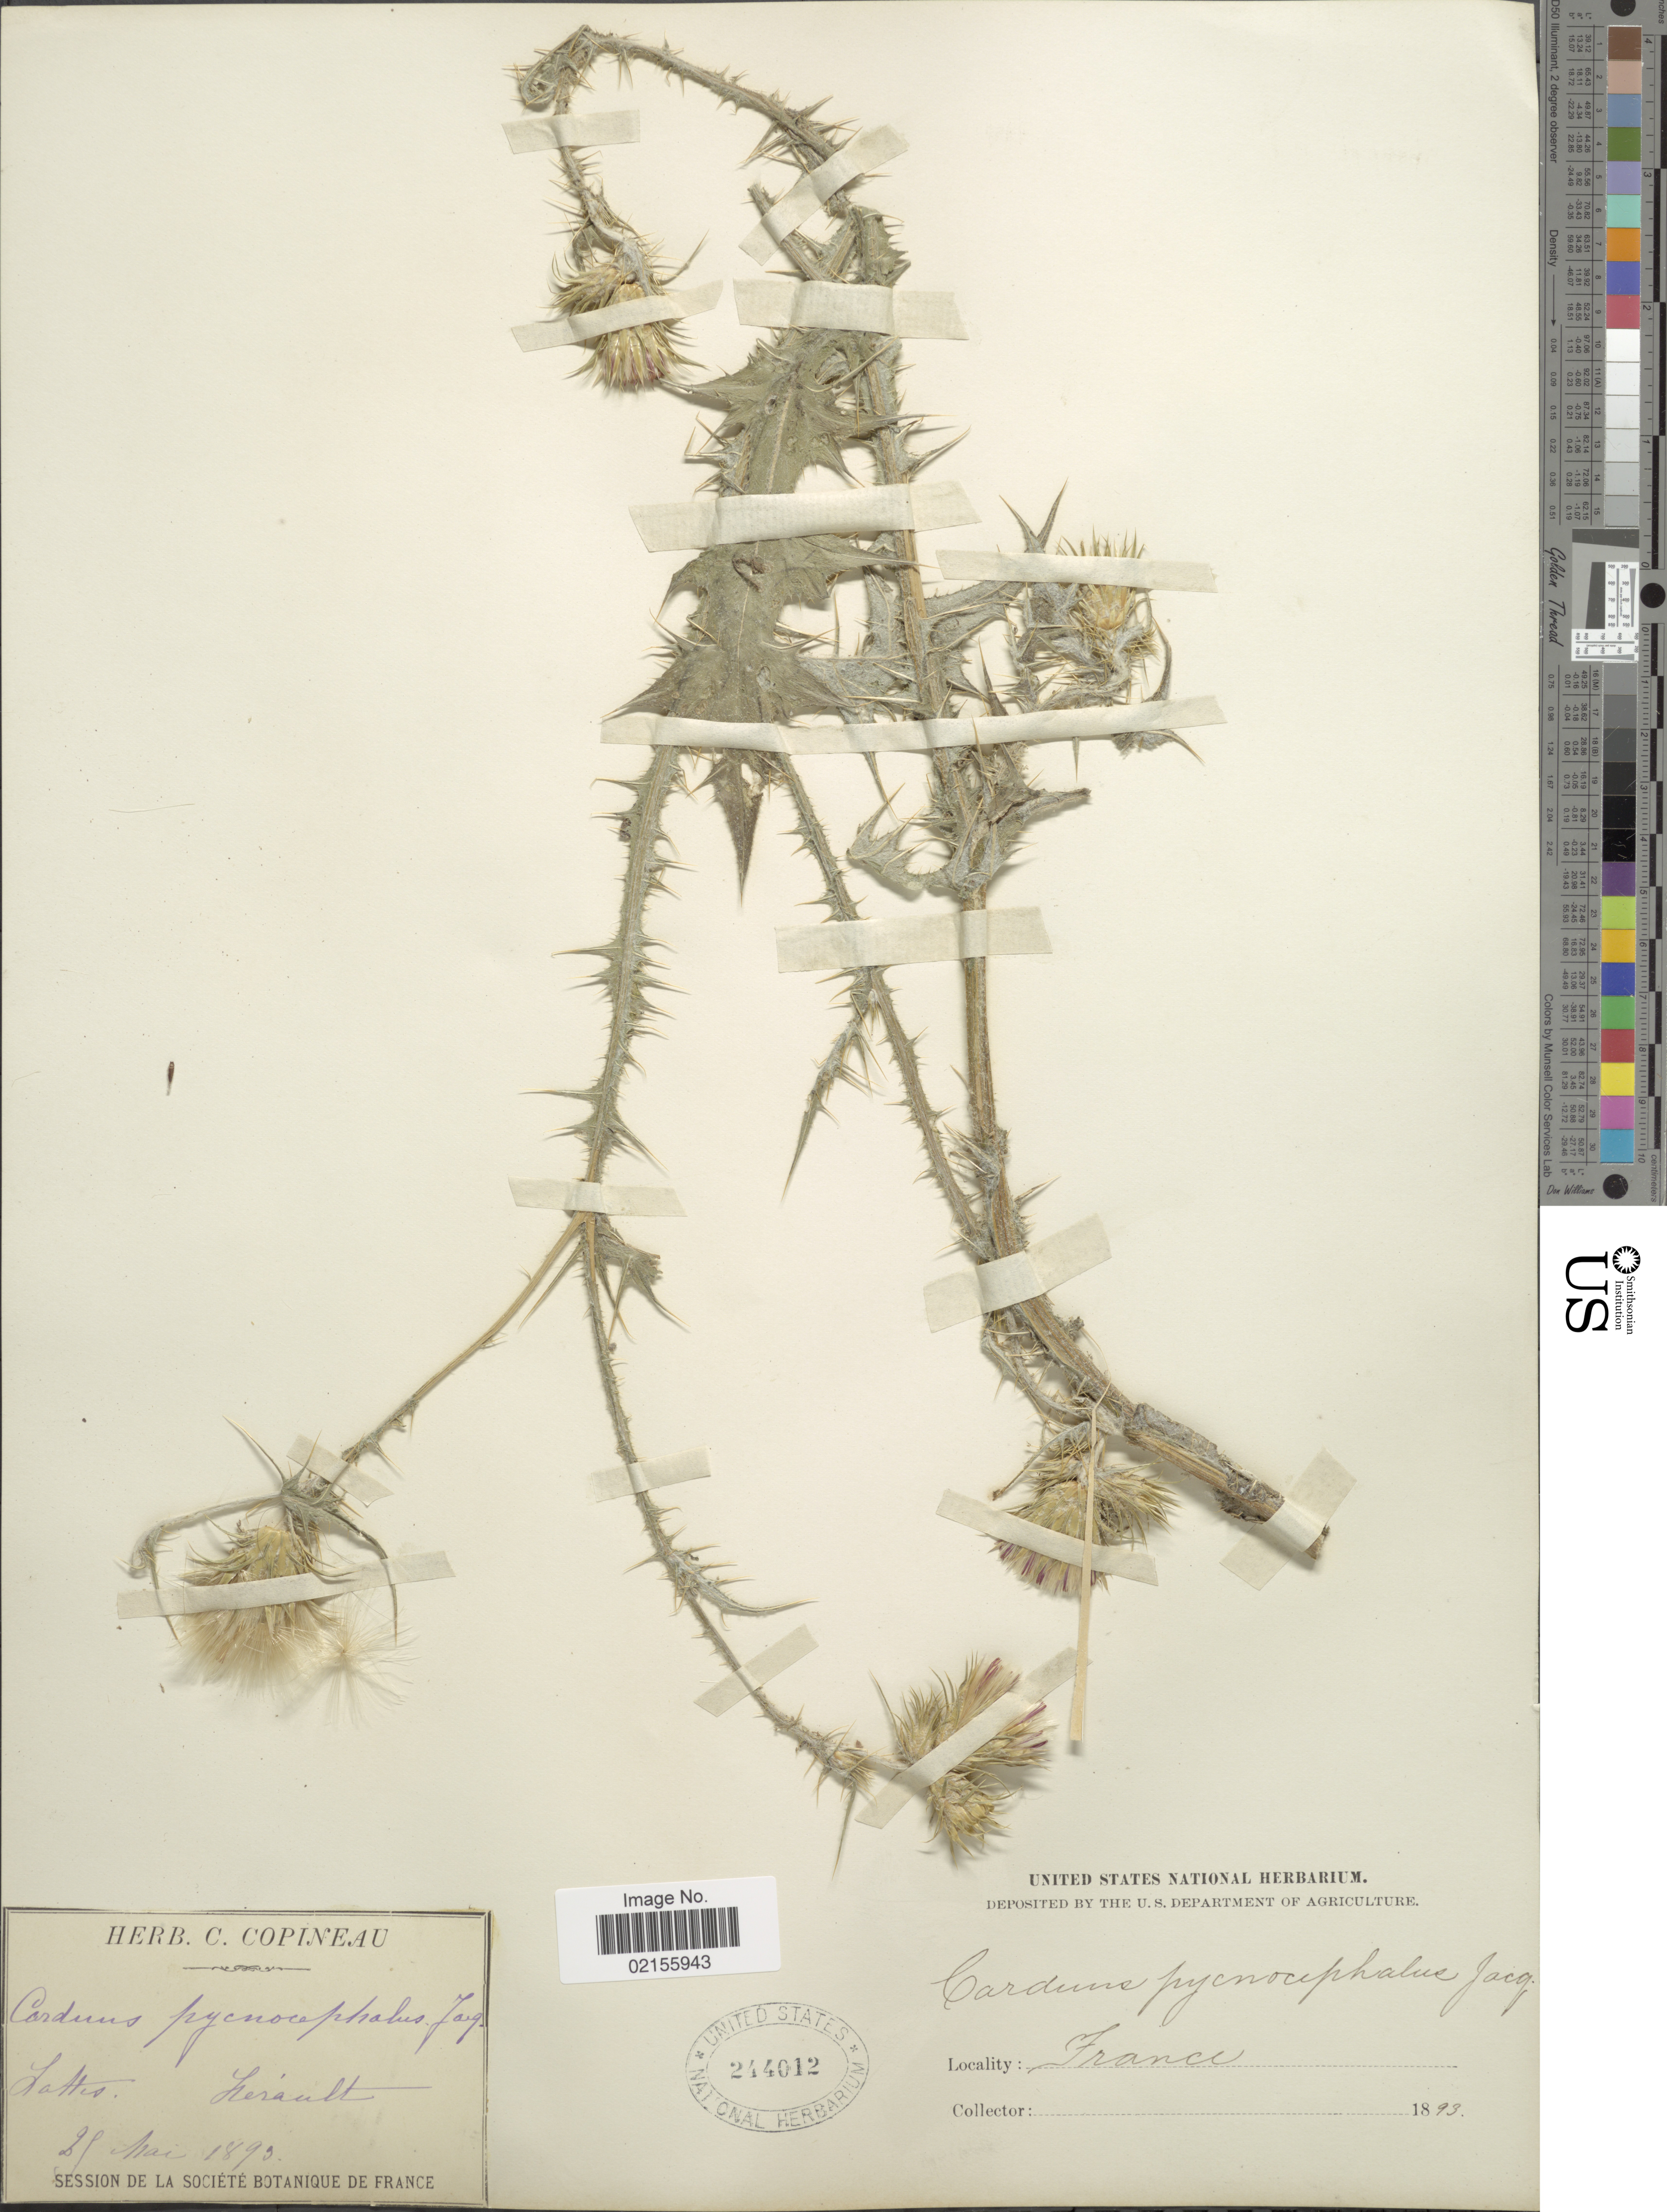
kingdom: Plantae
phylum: Tracheophyta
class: Magnoliopsida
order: Asterales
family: Asteraceae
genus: Carduus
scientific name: Carduus pycnocephalus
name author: L.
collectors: ex herb. C. Copineau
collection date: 1893-05-27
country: France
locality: Lattes, Herault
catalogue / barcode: US 244012